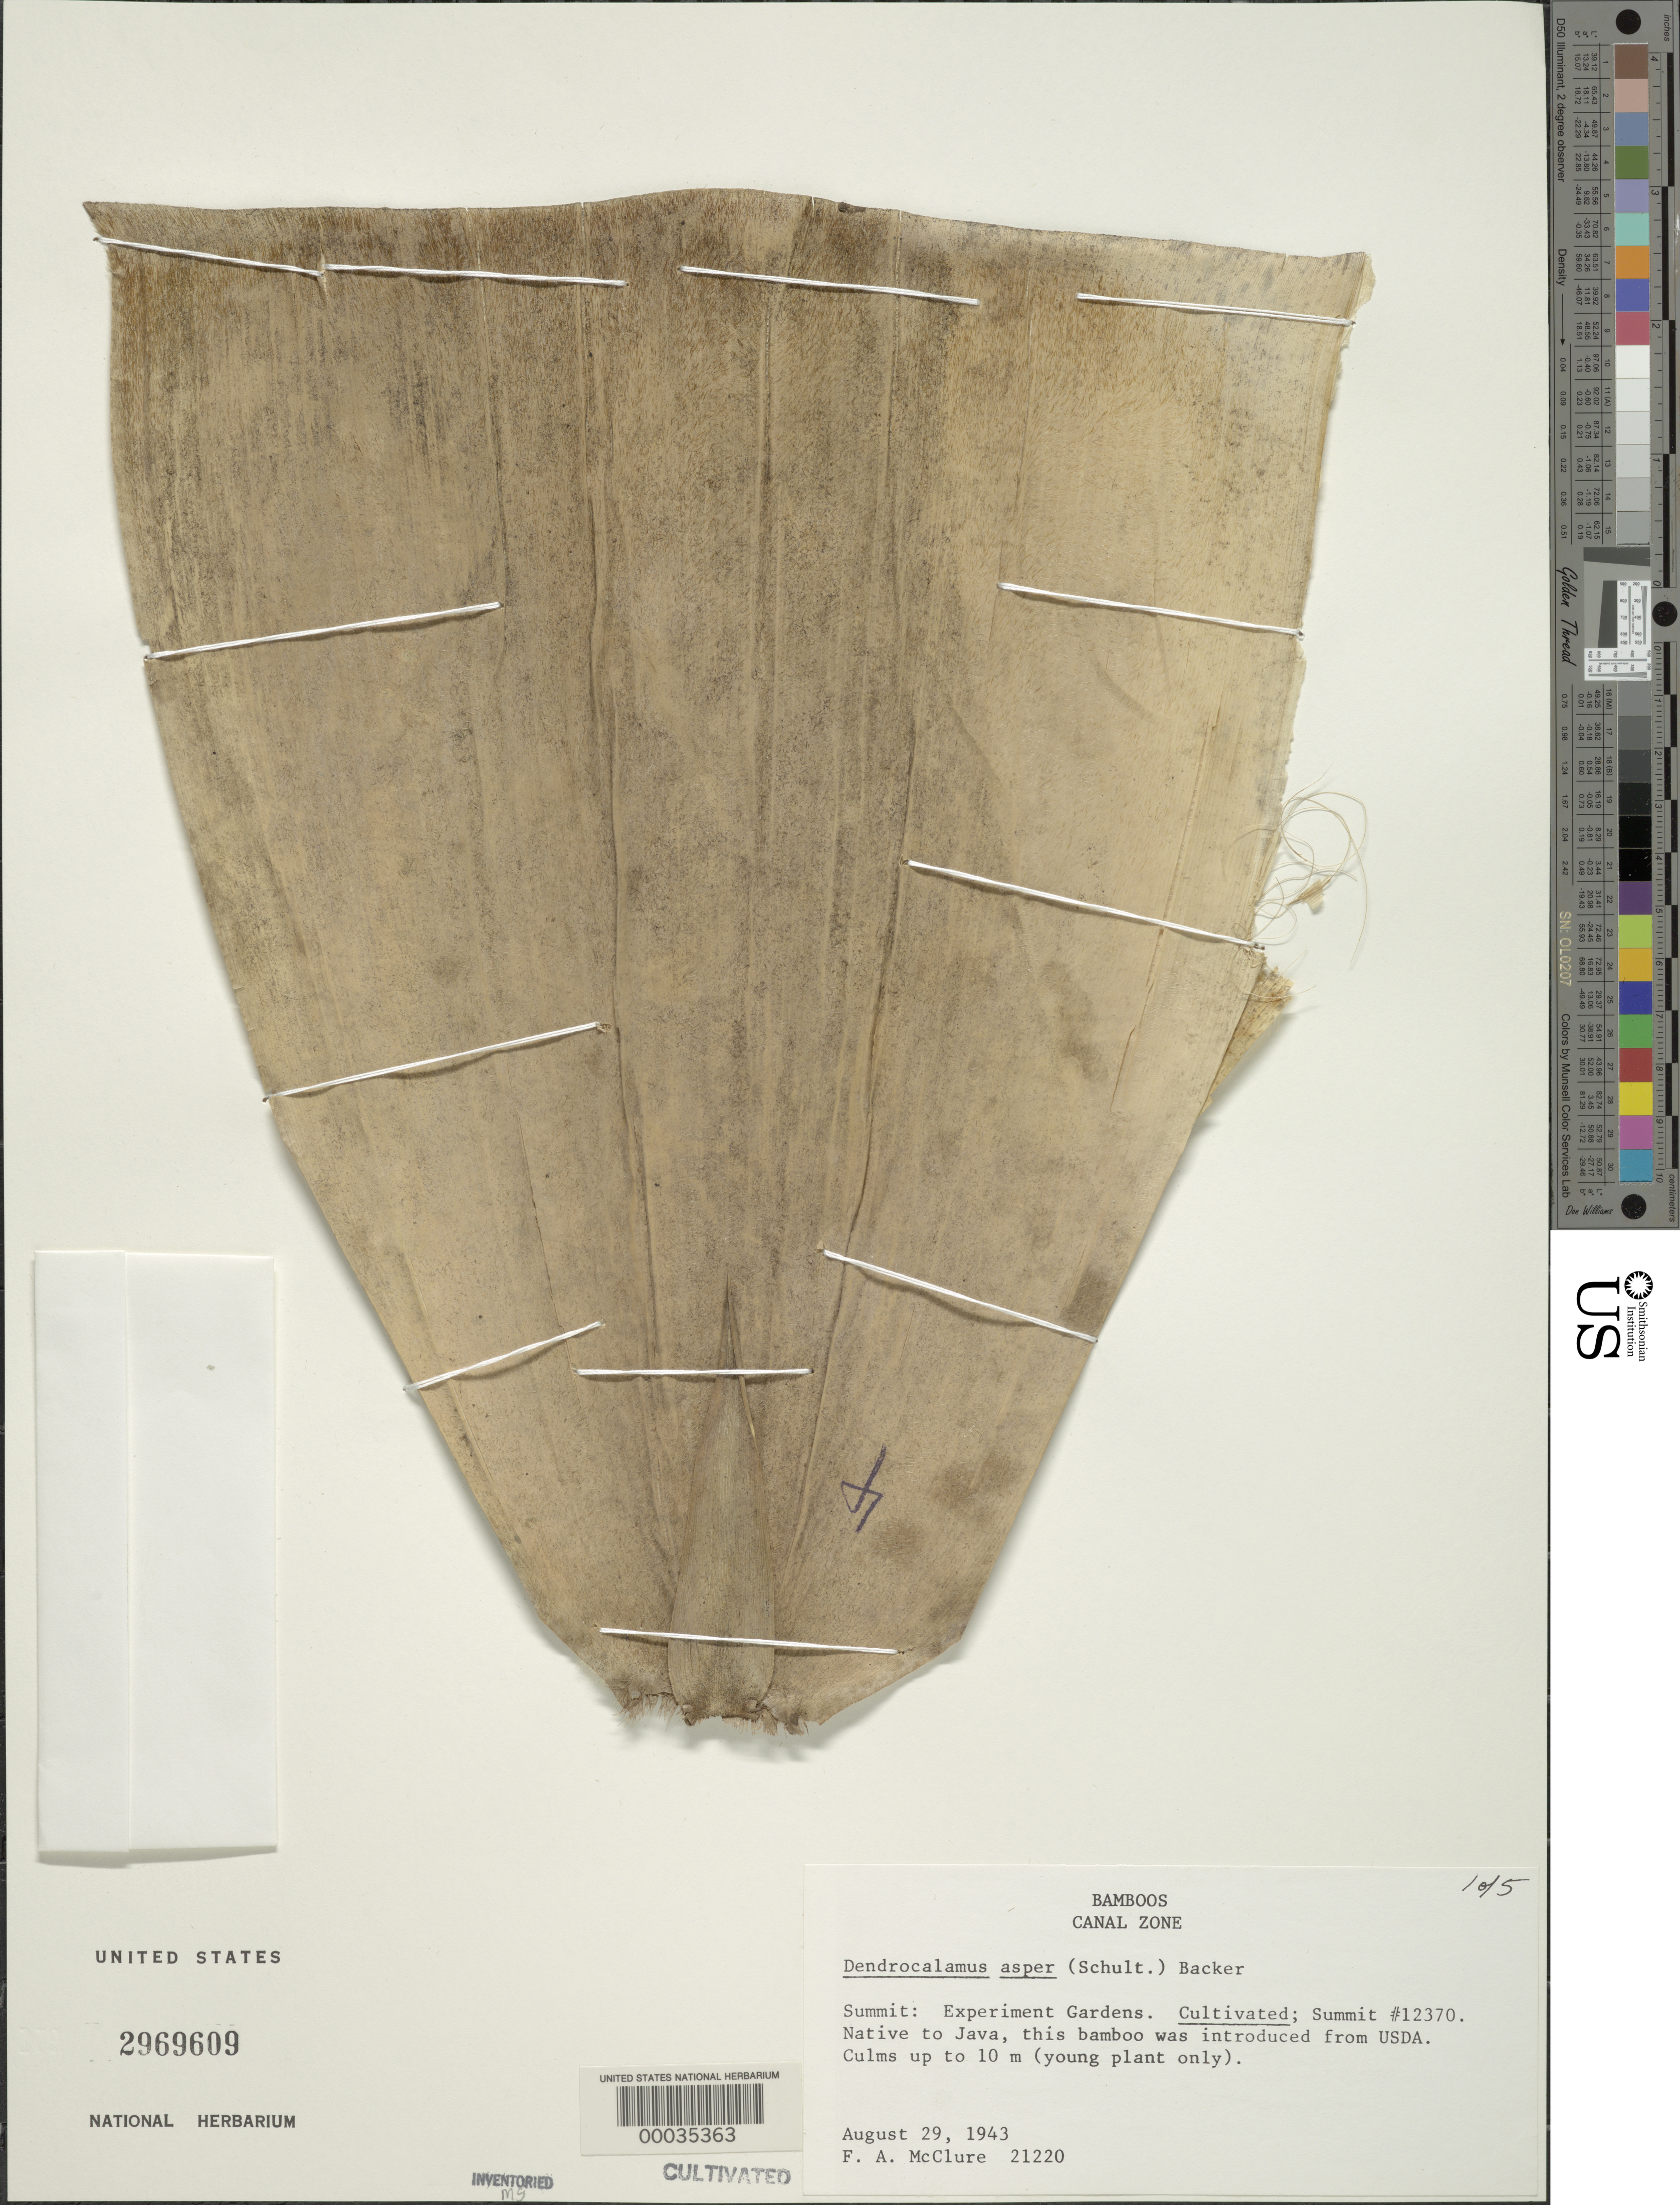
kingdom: Plantae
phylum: Tracheophyta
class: Liliopsida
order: Poales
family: Poaceae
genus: Dendrocalamus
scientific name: Dendrocalamus asper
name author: (Schult. & Schult. f.) Backer ex K. Heyne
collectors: F. A. McClure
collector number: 21220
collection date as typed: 29 Aug 1943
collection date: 1943-08-29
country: Panama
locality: Esperimental Gardens-summit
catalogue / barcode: US 2969609